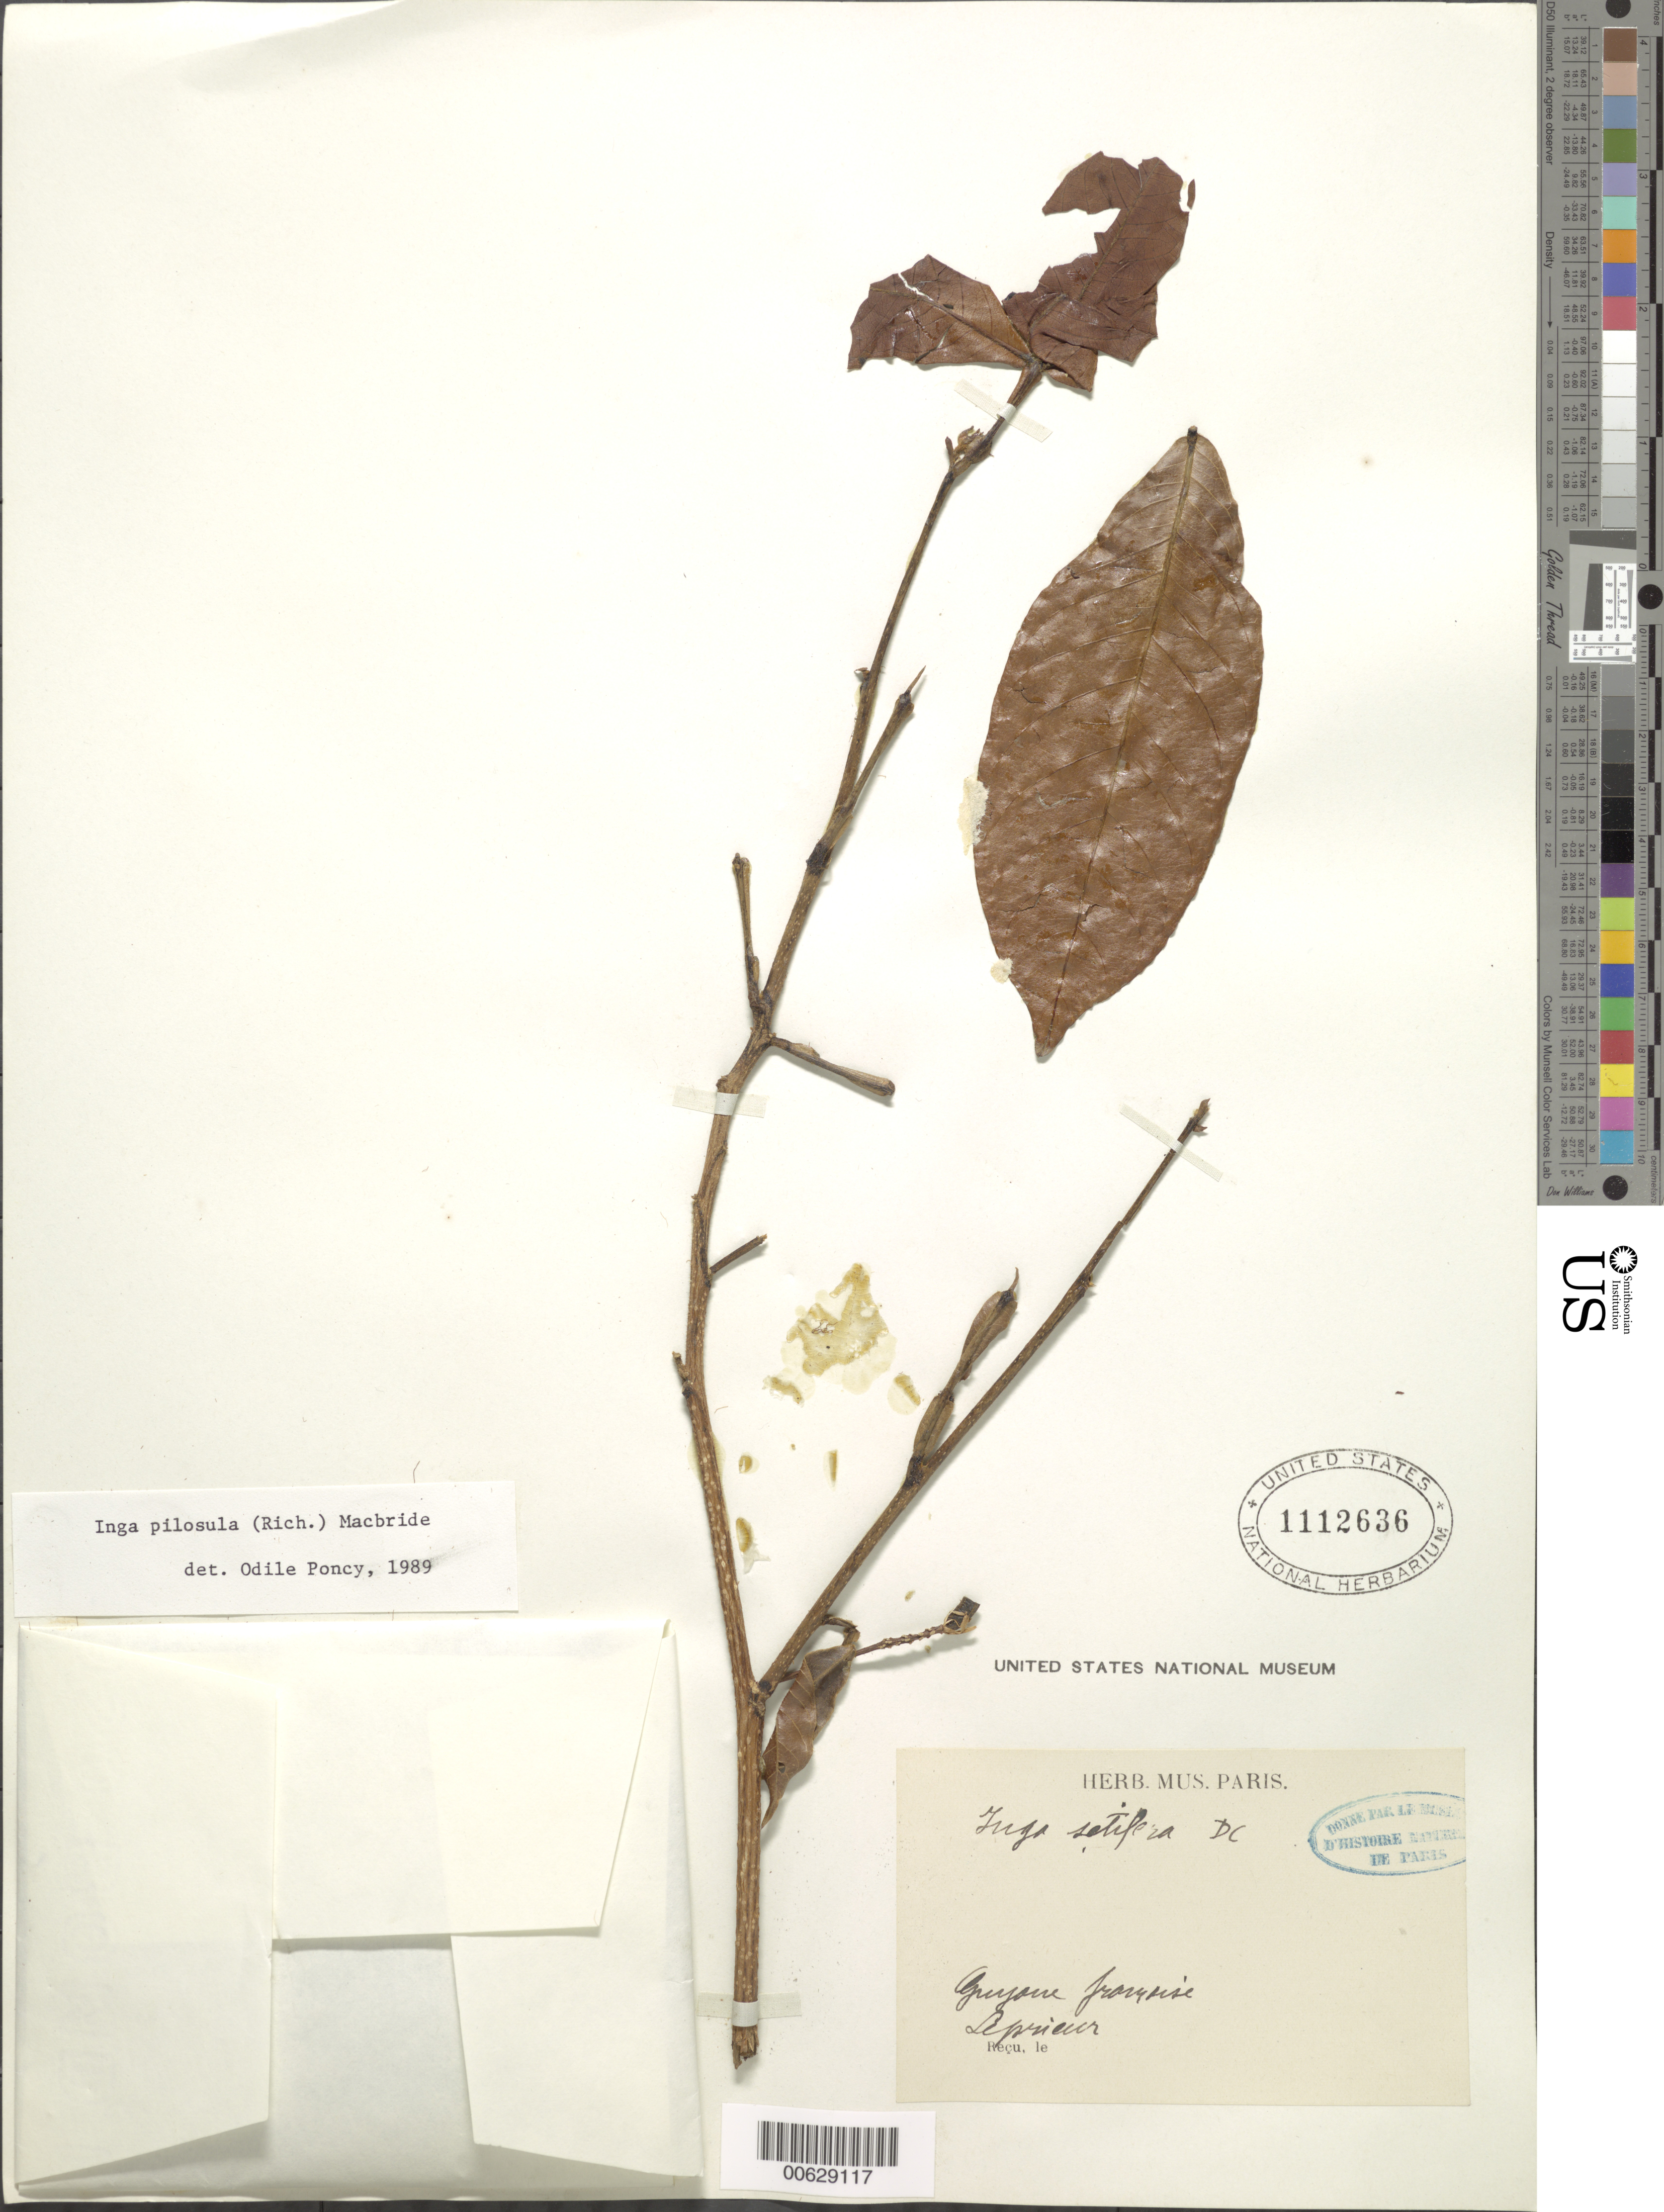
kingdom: Plantae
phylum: Tracheophyta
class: Magnoliopsida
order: Fabales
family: Fabaceae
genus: Inga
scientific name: Inga pilosula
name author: (Rich.) J.F. Macbr.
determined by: Poncy, O.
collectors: F. M. R. Leprieur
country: French Guiana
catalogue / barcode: US 1112636